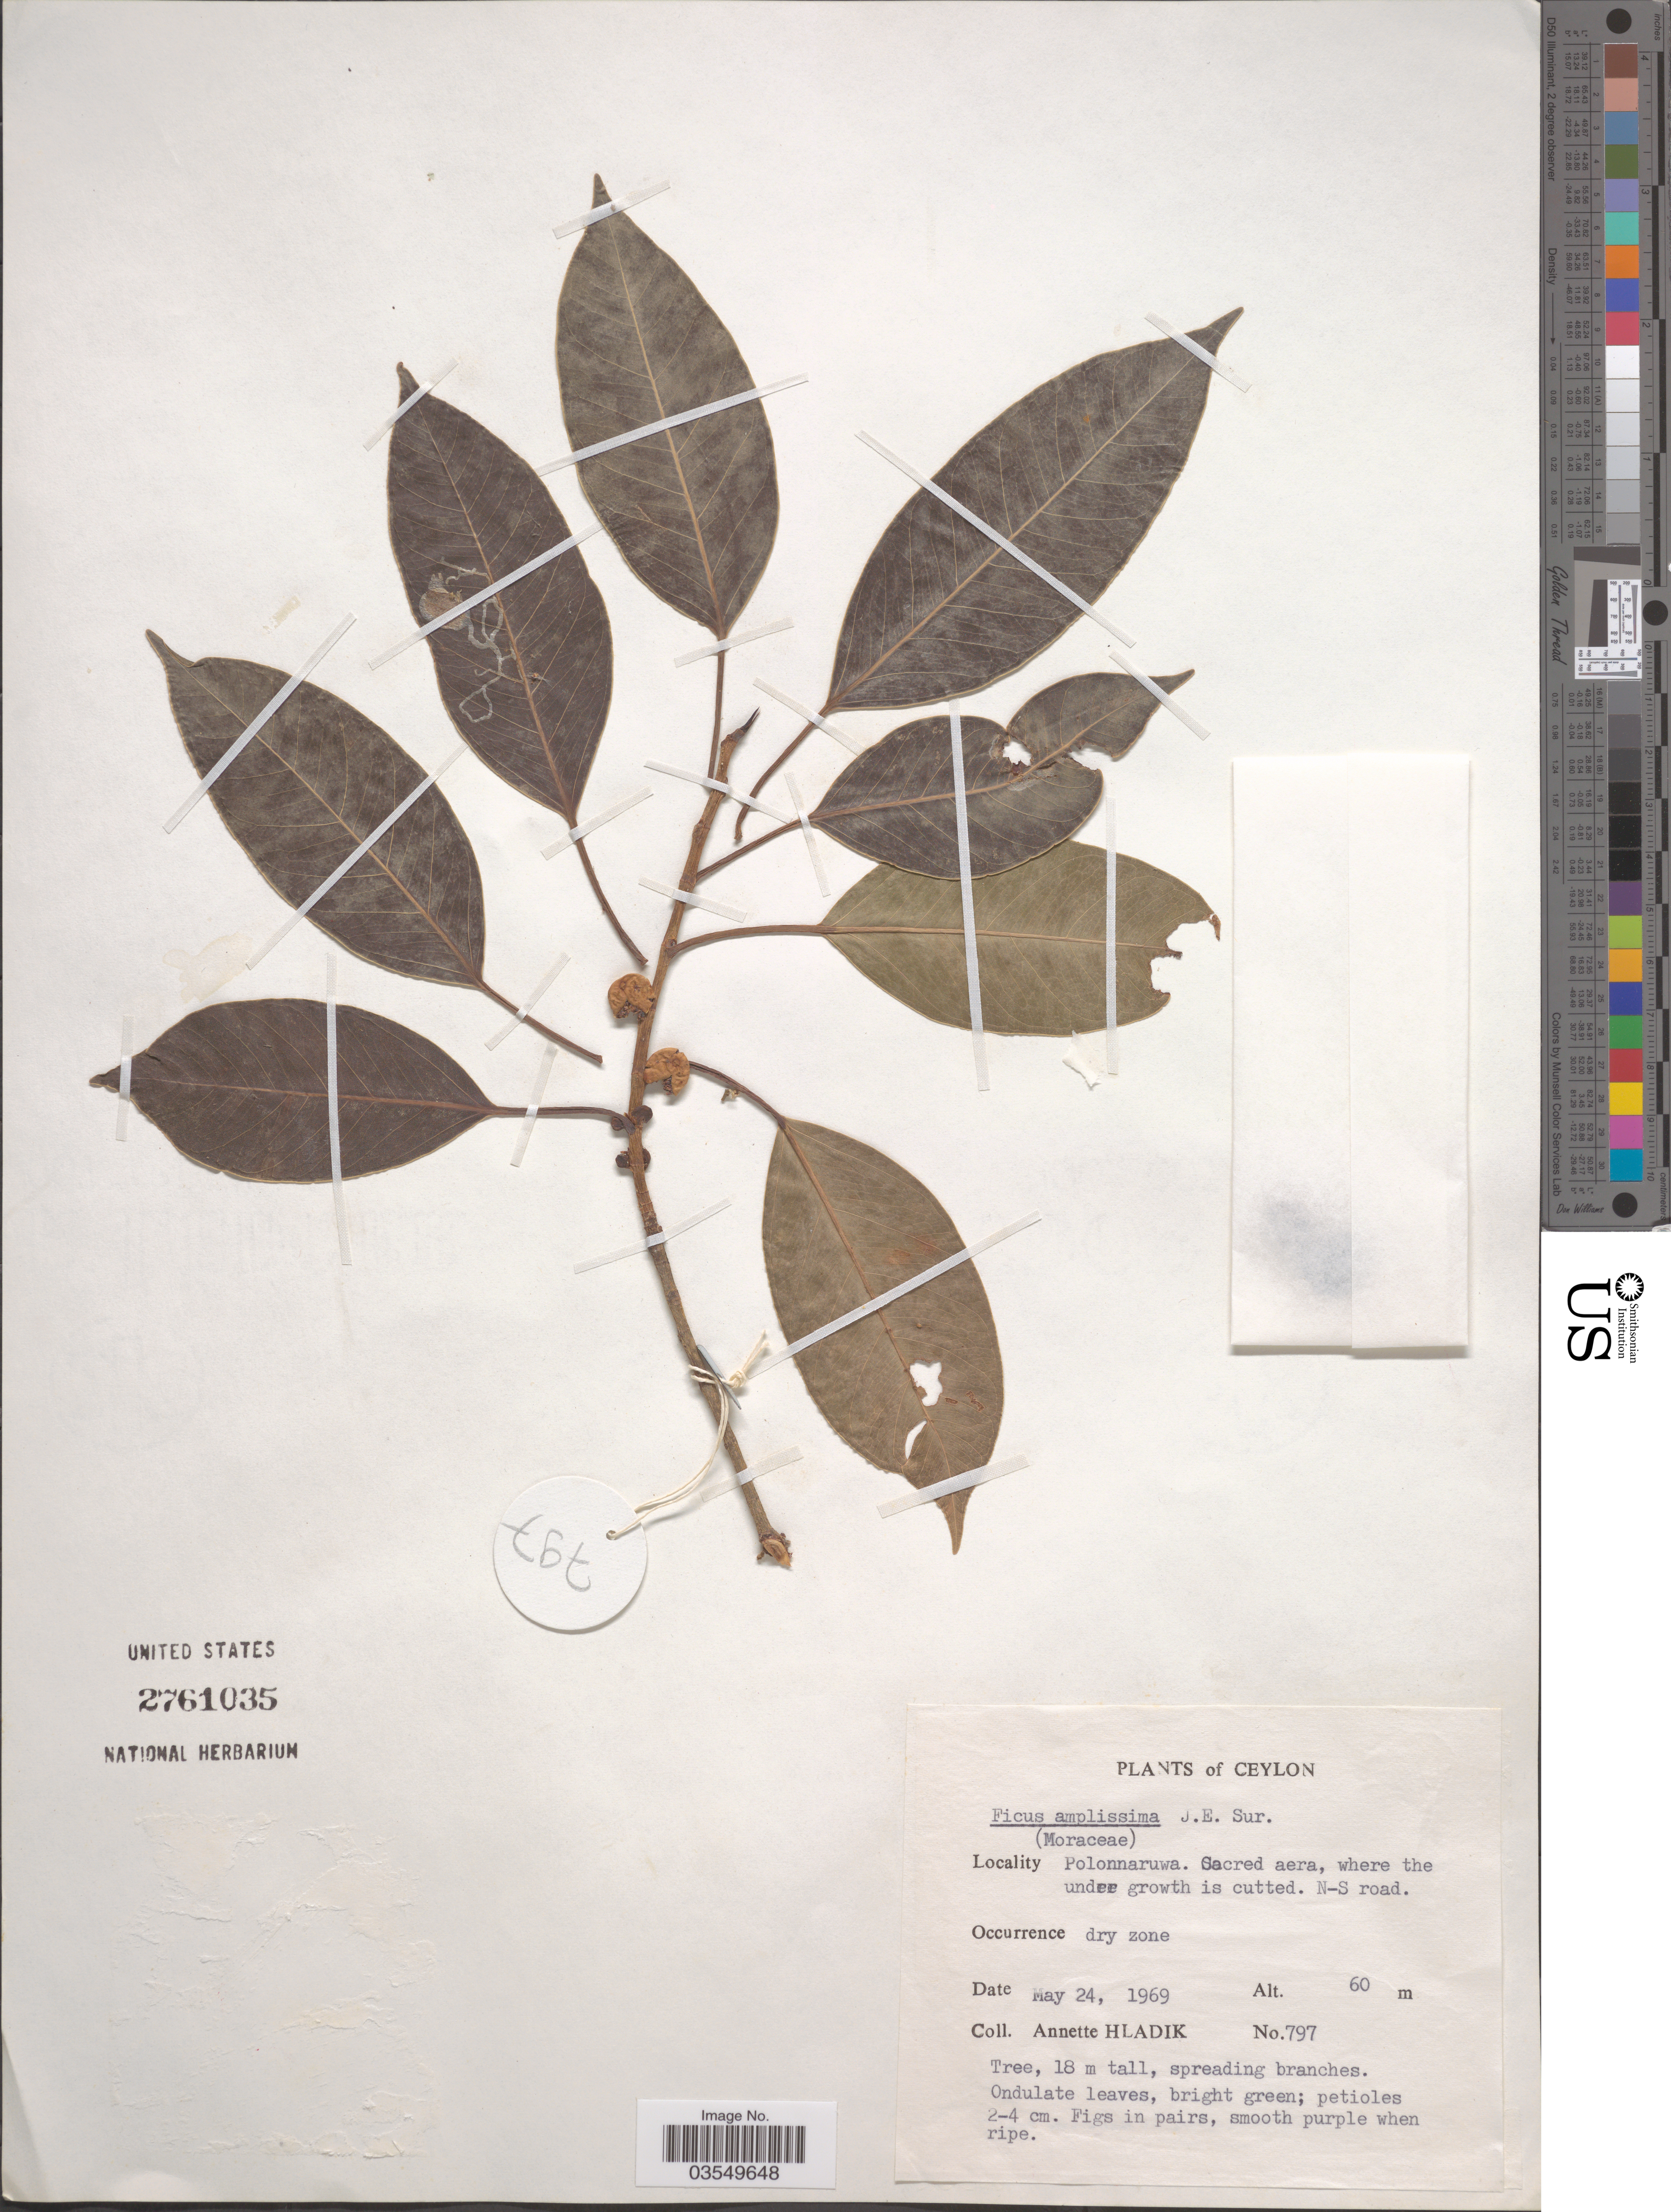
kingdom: Plantae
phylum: Tracheophyta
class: Magnoliopsida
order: Rosales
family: Moraceae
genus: Ficus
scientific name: Ficus amplissima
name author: Sm.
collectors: A. Hladik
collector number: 797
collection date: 1969-05-24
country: Sri Lanka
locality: Ceylon. Polonnaruwa. Sacred aera. N-S road.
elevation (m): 60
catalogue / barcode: US 2761035